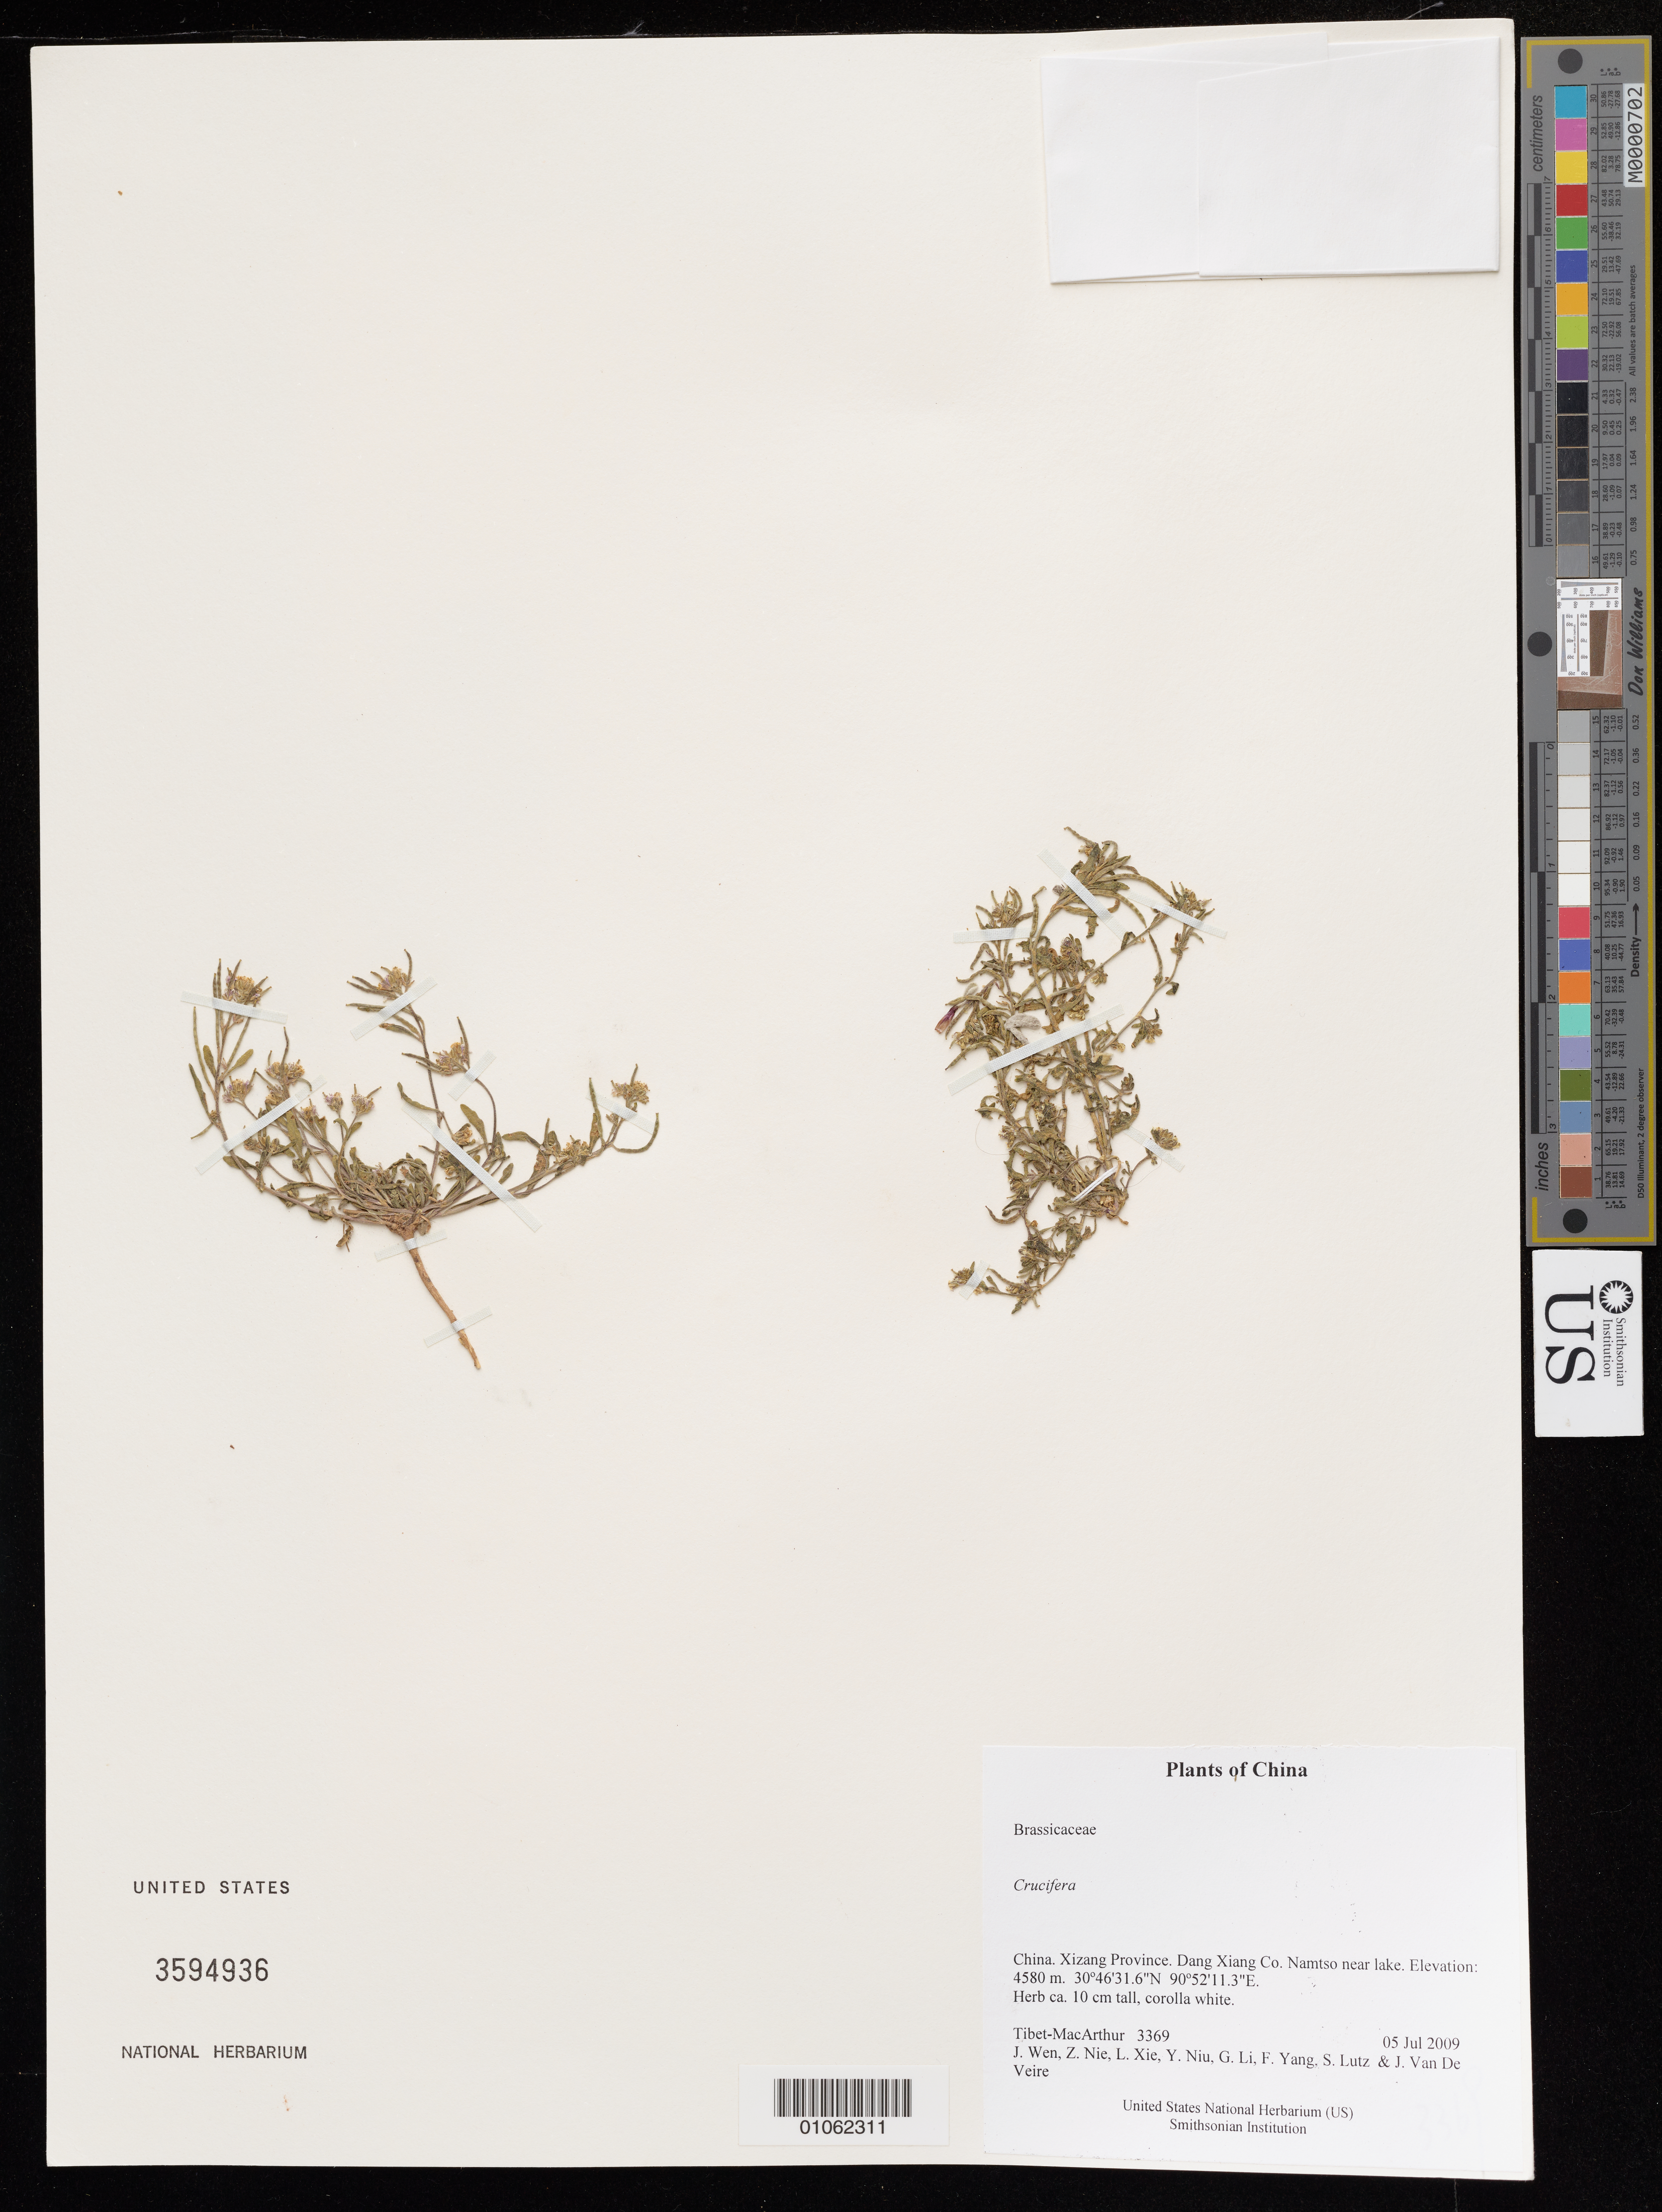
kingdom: Plantae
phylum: Tracheophyta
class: Magnoliopsida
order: Brassicales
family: Brassicaceae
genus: Crucifera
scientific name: Crucifera sp.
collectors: Tibet-MacArthur, J. Wen, Z. Nie, L. Xie, Y. Niu, G. Li, F. Yang, S. Lutz & J. Van De Veire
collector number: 3369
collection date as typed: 05 Jul 2009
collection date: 2009-07-05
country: China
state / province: Xizang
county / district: Dang Xiang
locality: Namtso near lake.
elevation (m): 4580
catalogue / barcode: US 3594936